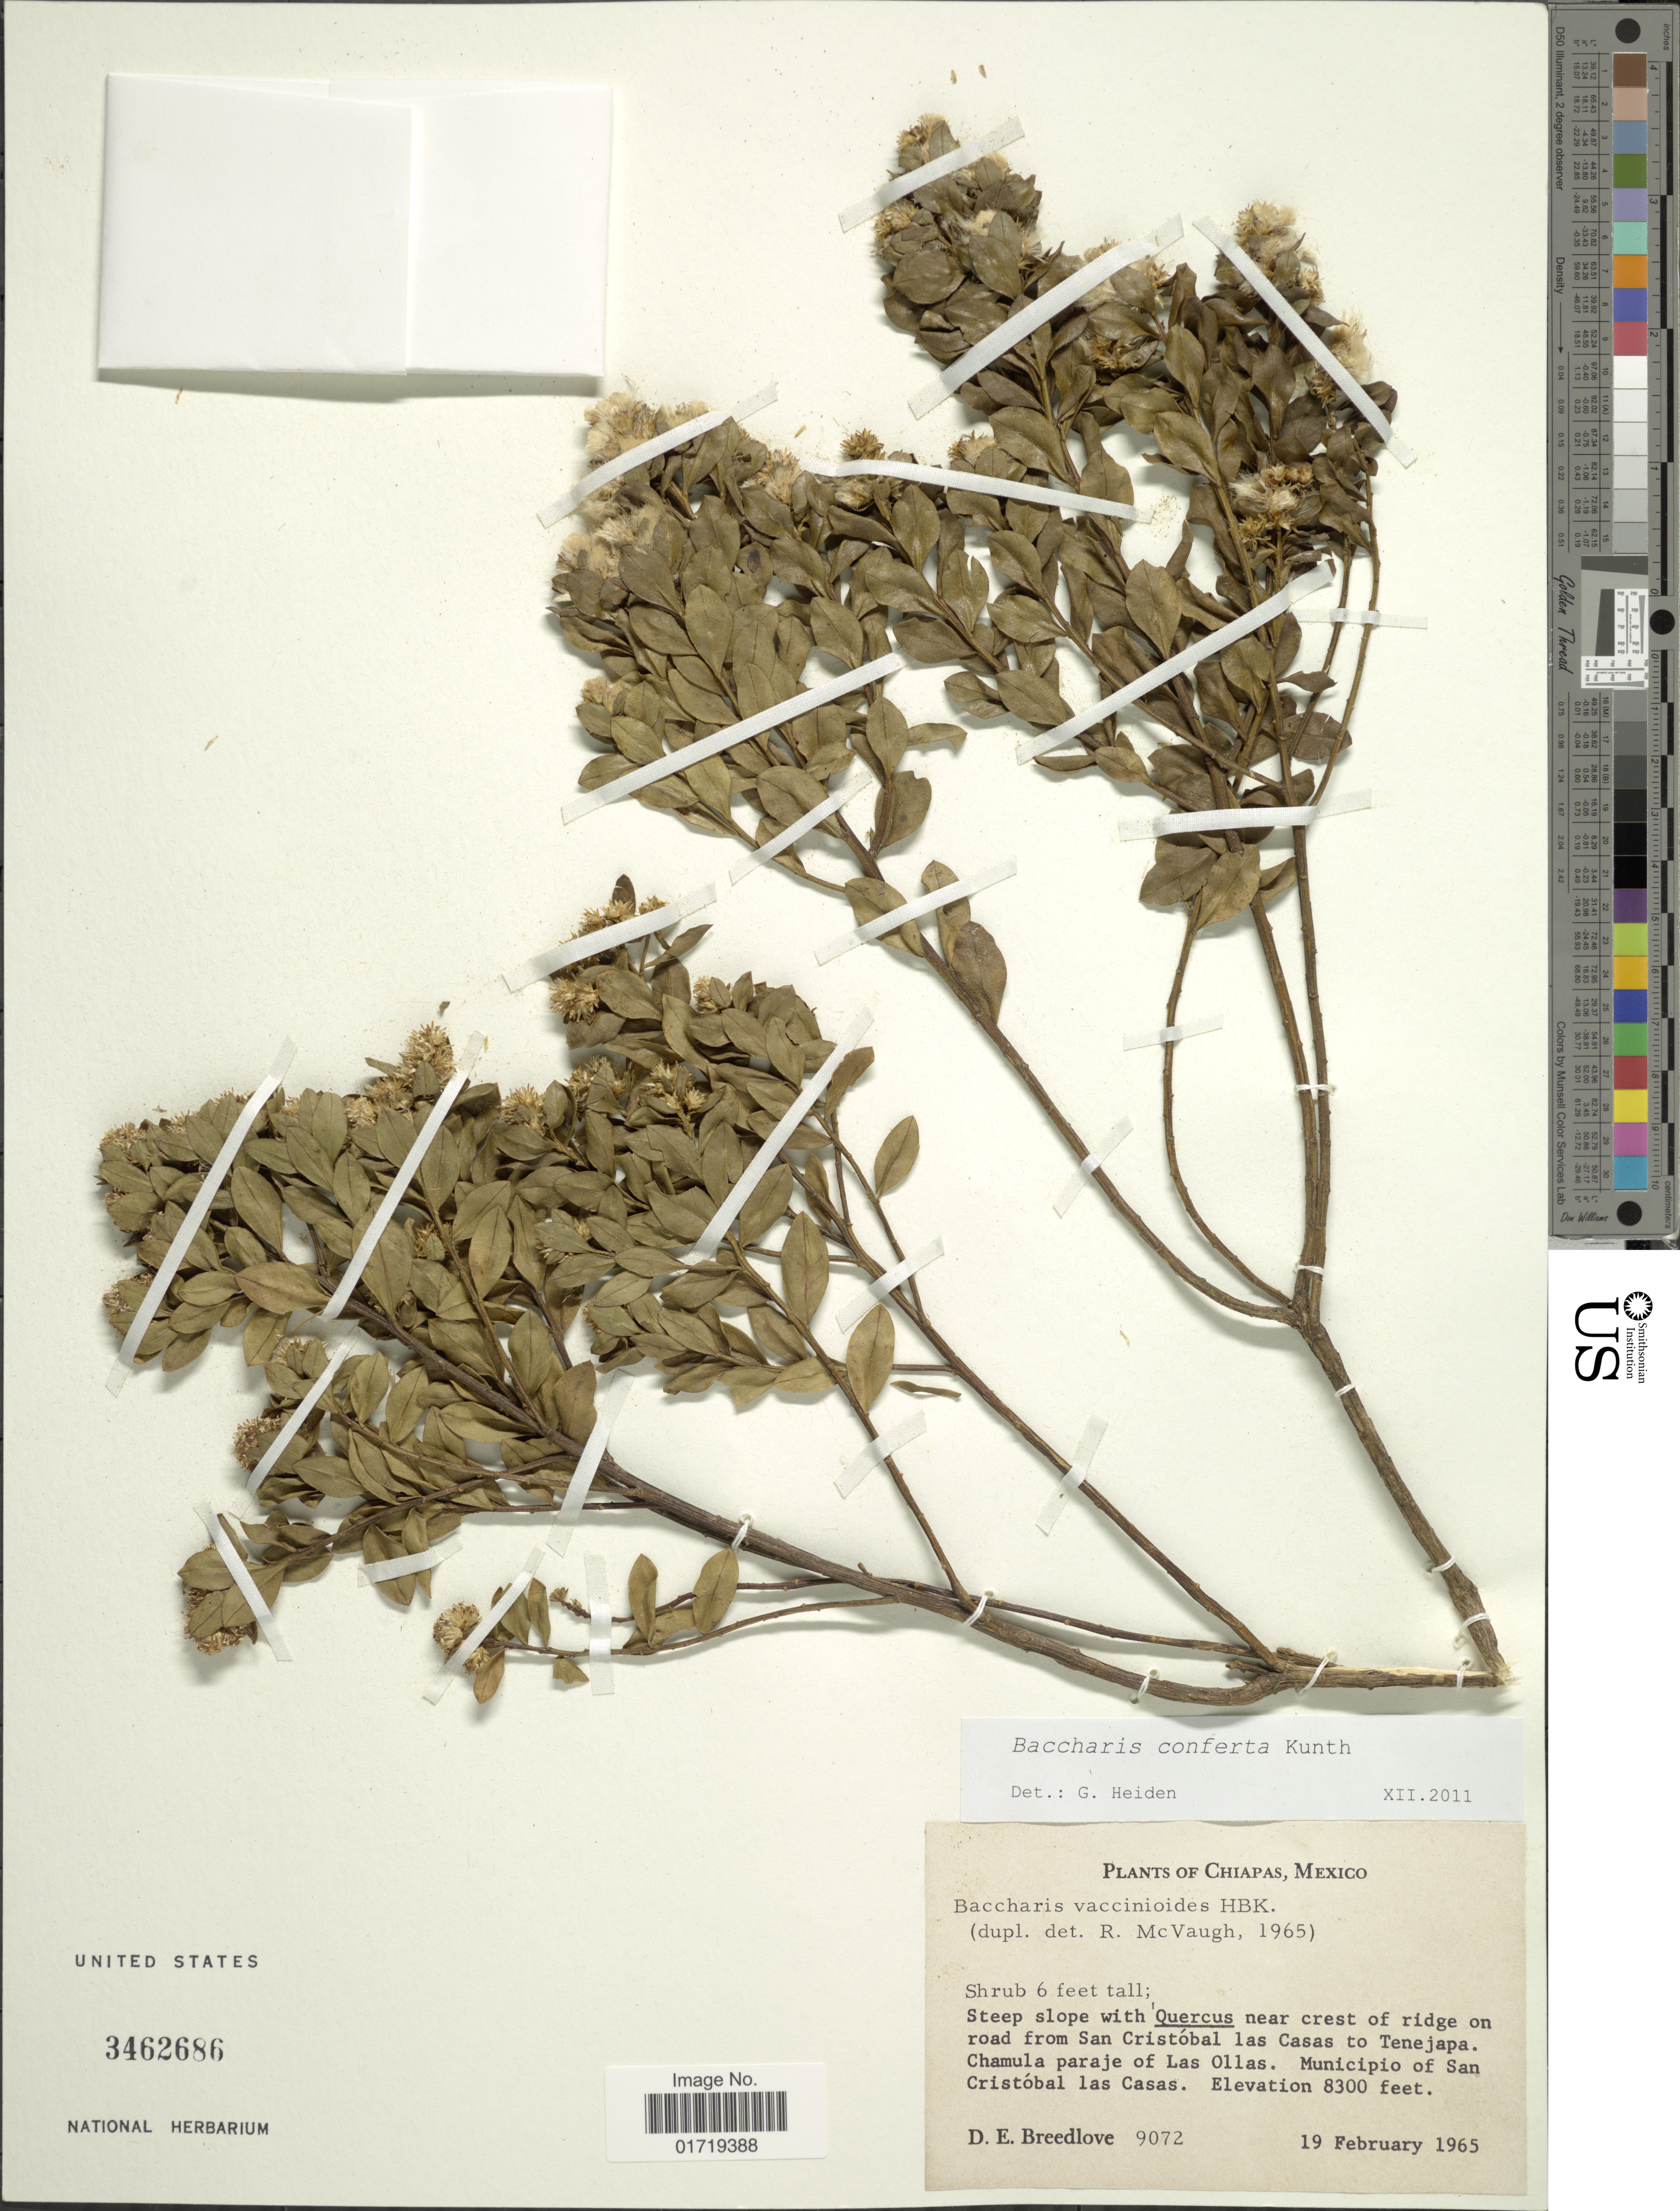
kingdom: Plantae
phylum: Tracheophyta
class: Magnoliopsida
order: Asterales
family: Asteraceae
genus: Baccharis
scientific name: Baccharis conferta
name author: Kunth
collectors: D. E. Breedlove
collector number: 9072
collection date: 1965-02-19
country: Mexico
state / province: Chiapas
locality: Steep slope with Quercus near crest of ridge on road from San Cristobal las Casas to Tenejapa, Chamula paraje of Las Ollas, Municipio of San Cristobal las Casas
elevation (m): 2530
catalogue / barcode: US 3462686